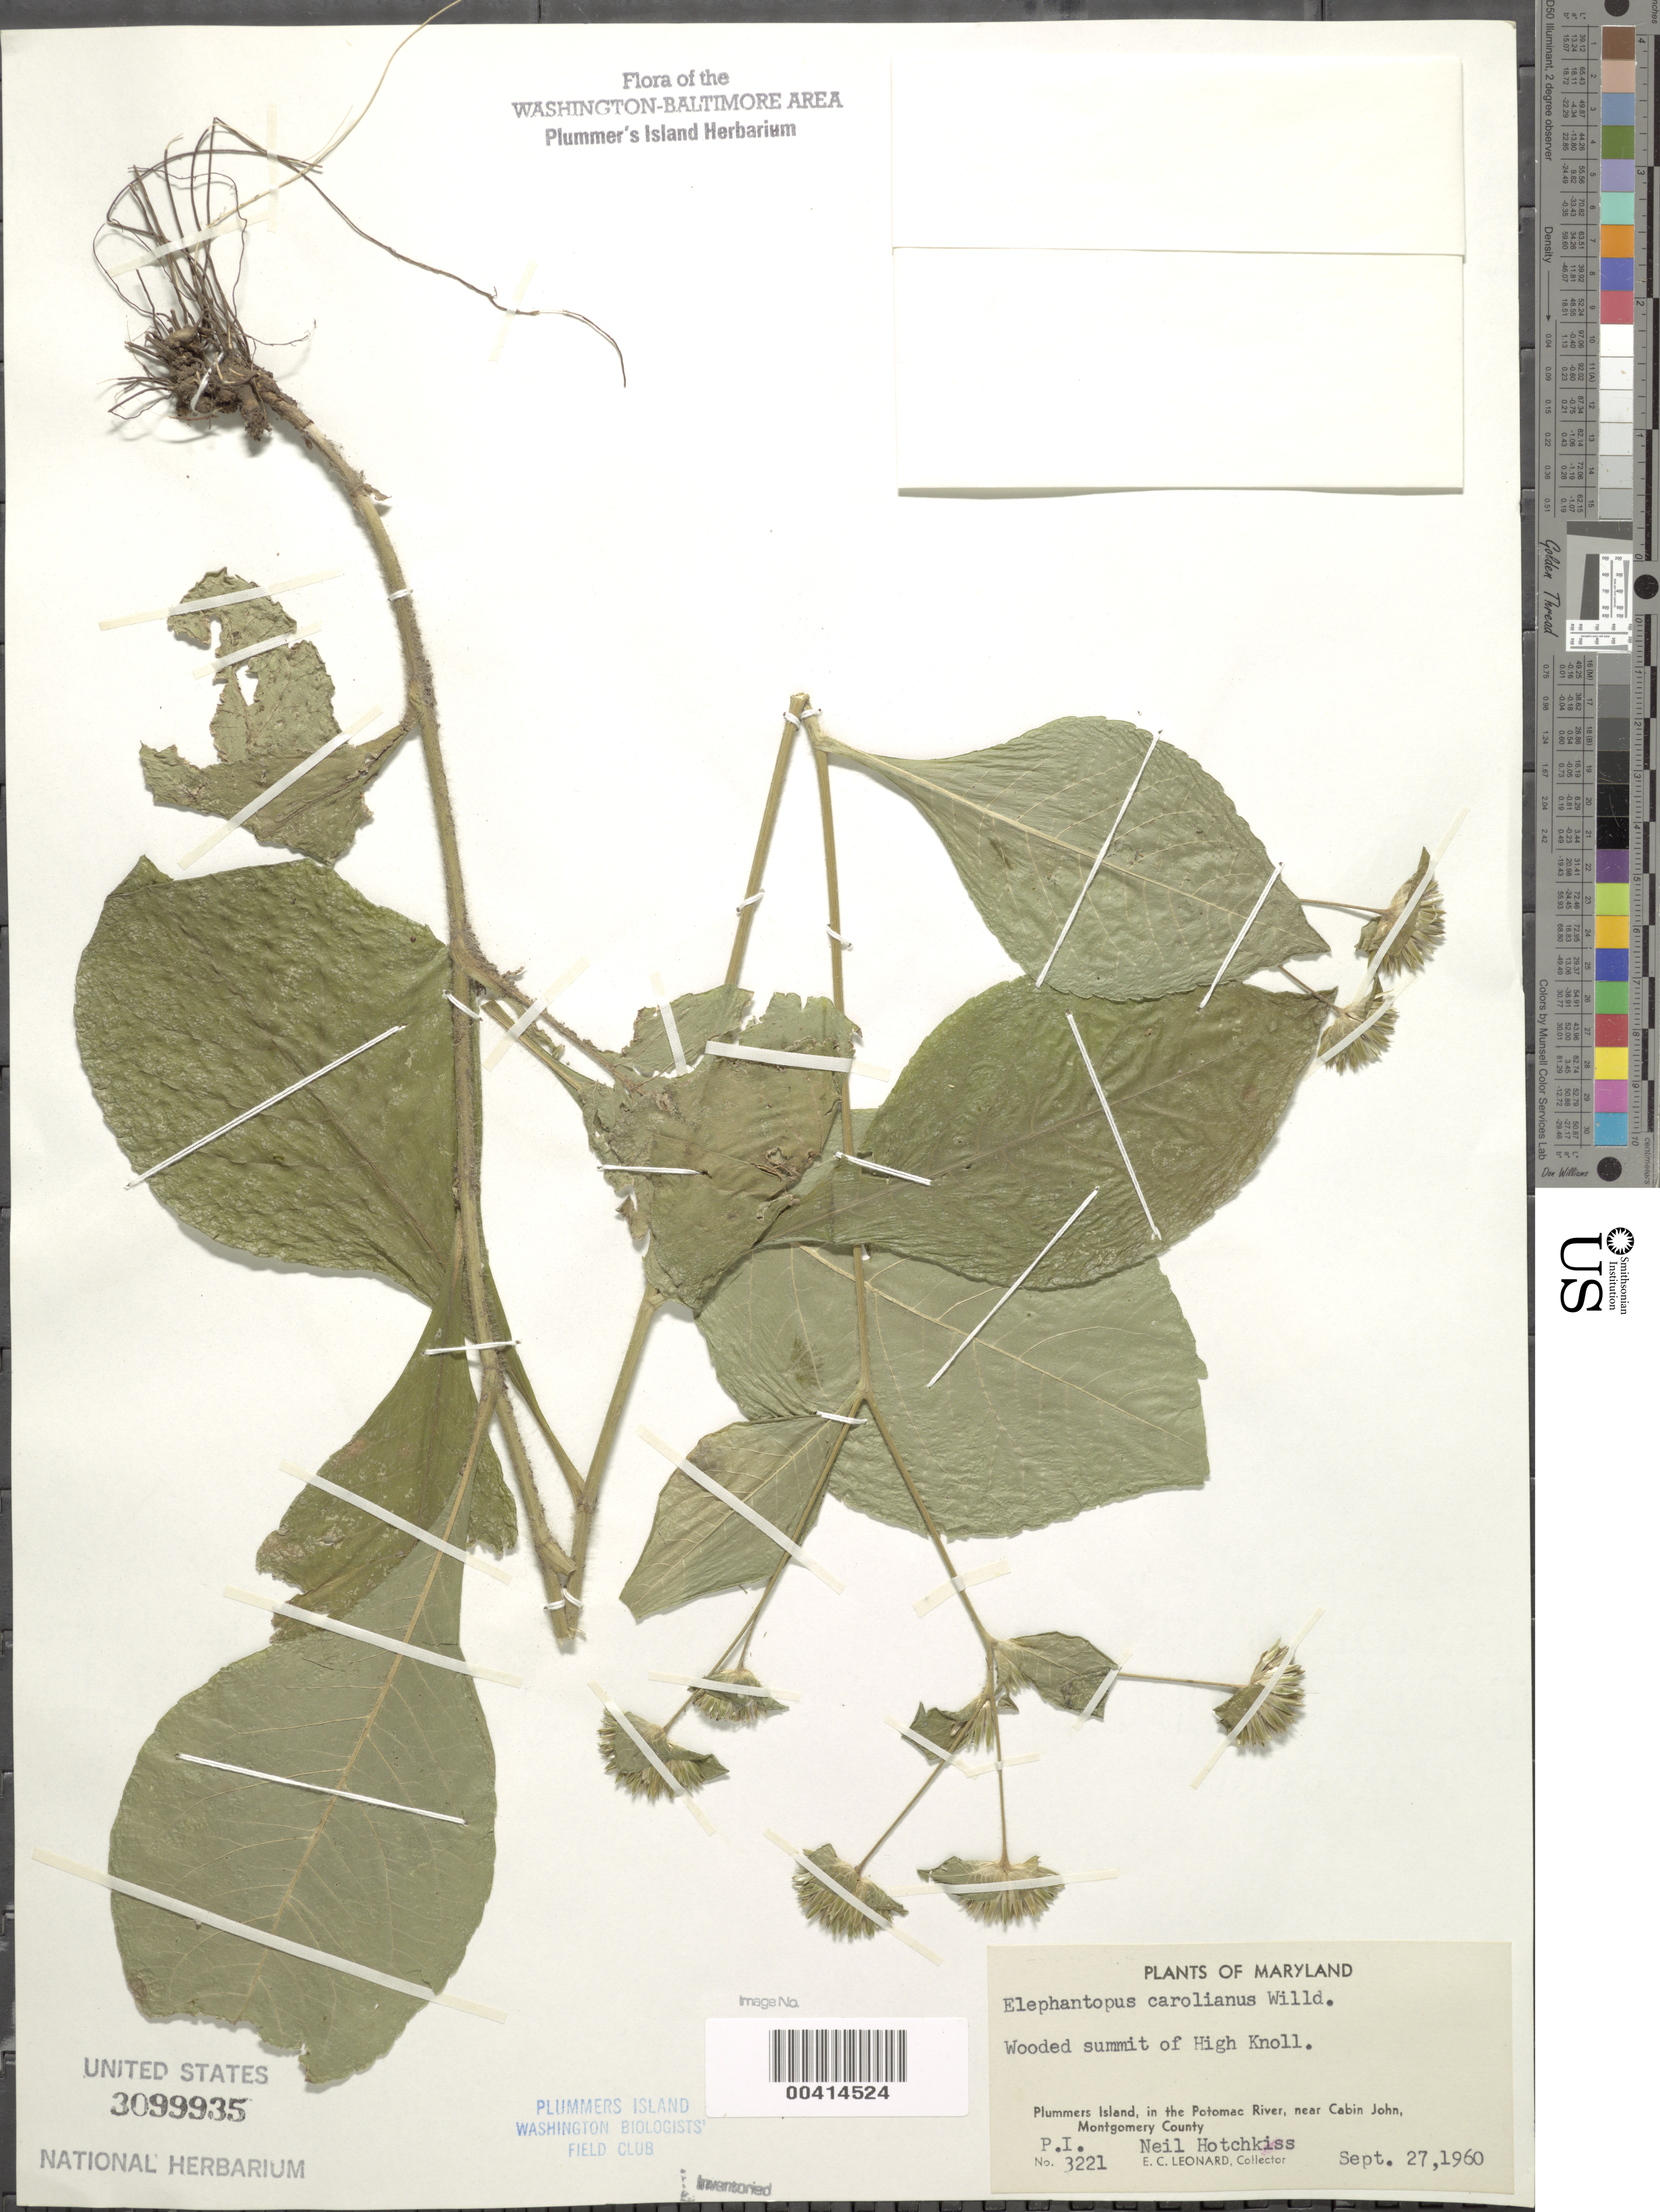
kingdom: Plantae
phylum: Tracheophyta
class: Magnoliopsida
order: Asterales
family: Asteraceae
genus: Elephantopus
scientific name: Elephantopus carolinianus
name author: Raeusch.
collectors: E. C. Leonard & N. Hotchkiss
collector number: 3221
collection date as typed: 27 Sep 1960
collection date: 1960-09-27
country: United States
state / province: Maryland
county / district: Montgomery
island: Plummers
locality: Plummer's Island; summit of High knoll C. & O. Canal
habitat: Wooded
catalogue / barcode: US 3099935